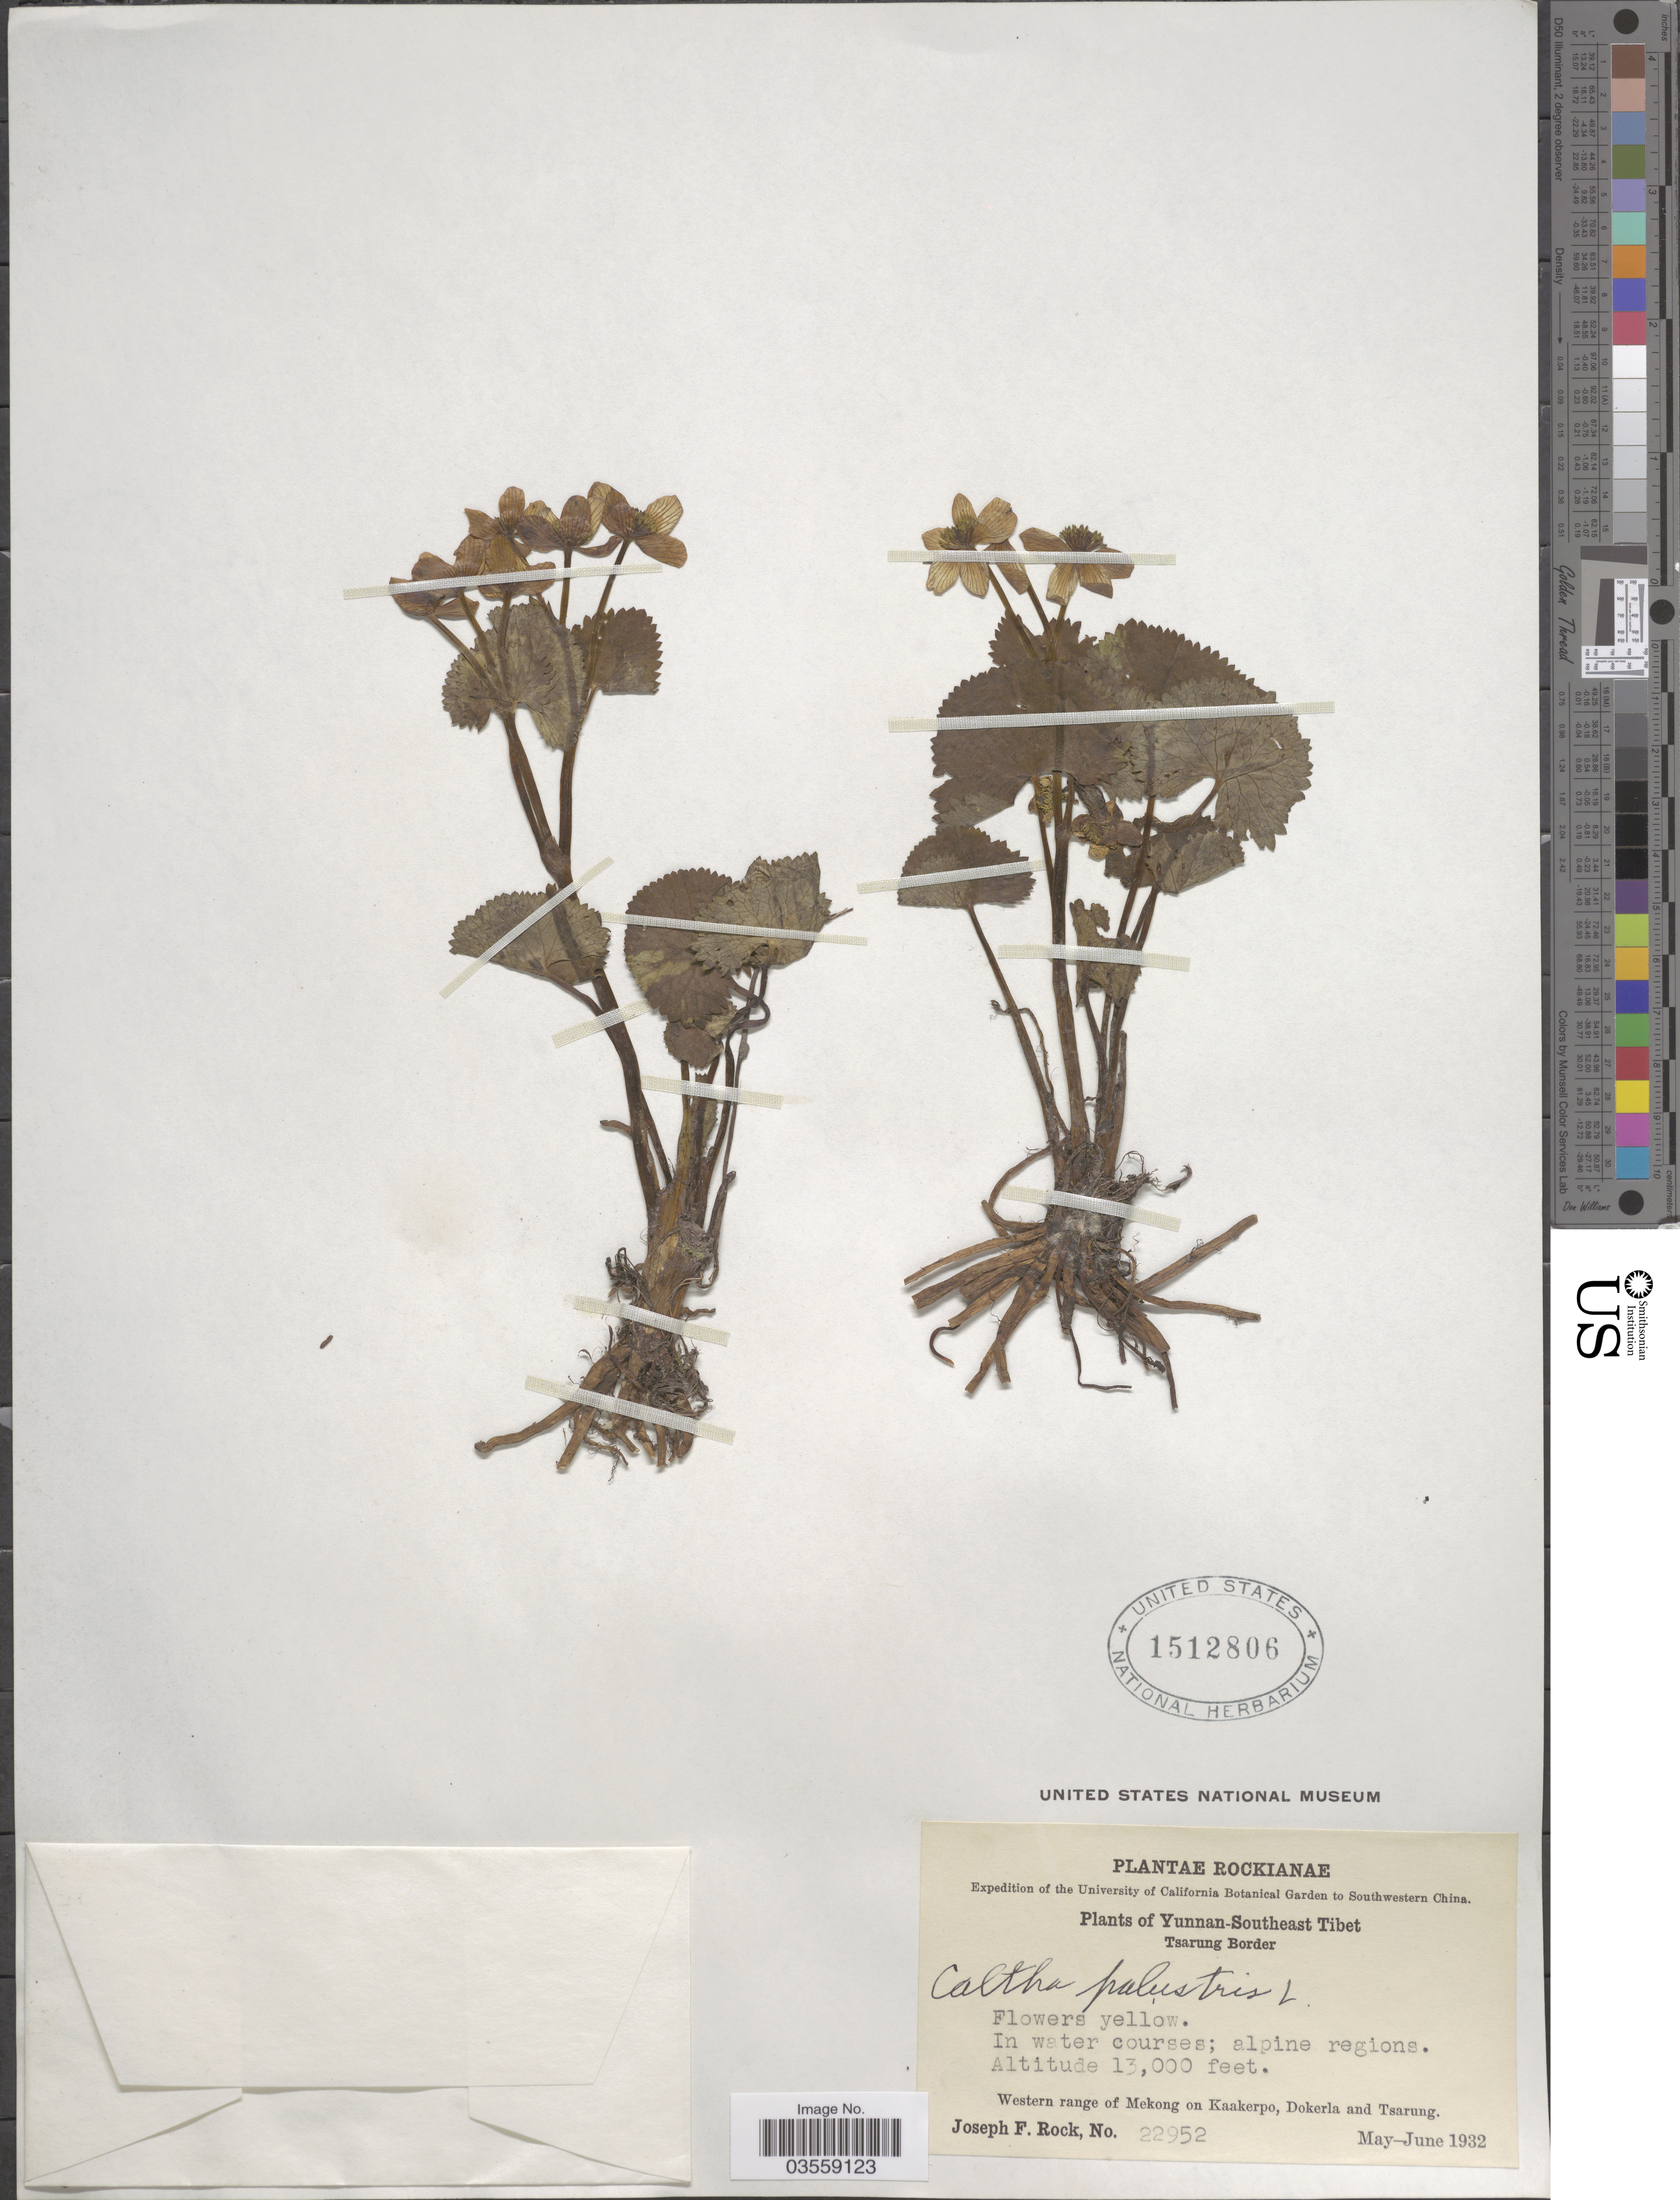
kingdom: Plantae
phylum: Tracheophyta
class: Magnoliopsida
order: Ranunculales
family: Ranunculaceae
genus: Caltha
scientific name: Caltha palustris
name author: L.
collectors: J. F. Rock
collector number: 22952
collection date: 1932-05/1932-06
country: China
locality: Southwestern China. Yunnan-Southeast Tibet. Tsarung Border. Western range of Mekong on Kaakerpo, Dokerla and Tsarung.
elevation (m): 3962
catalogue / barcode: US 1512806